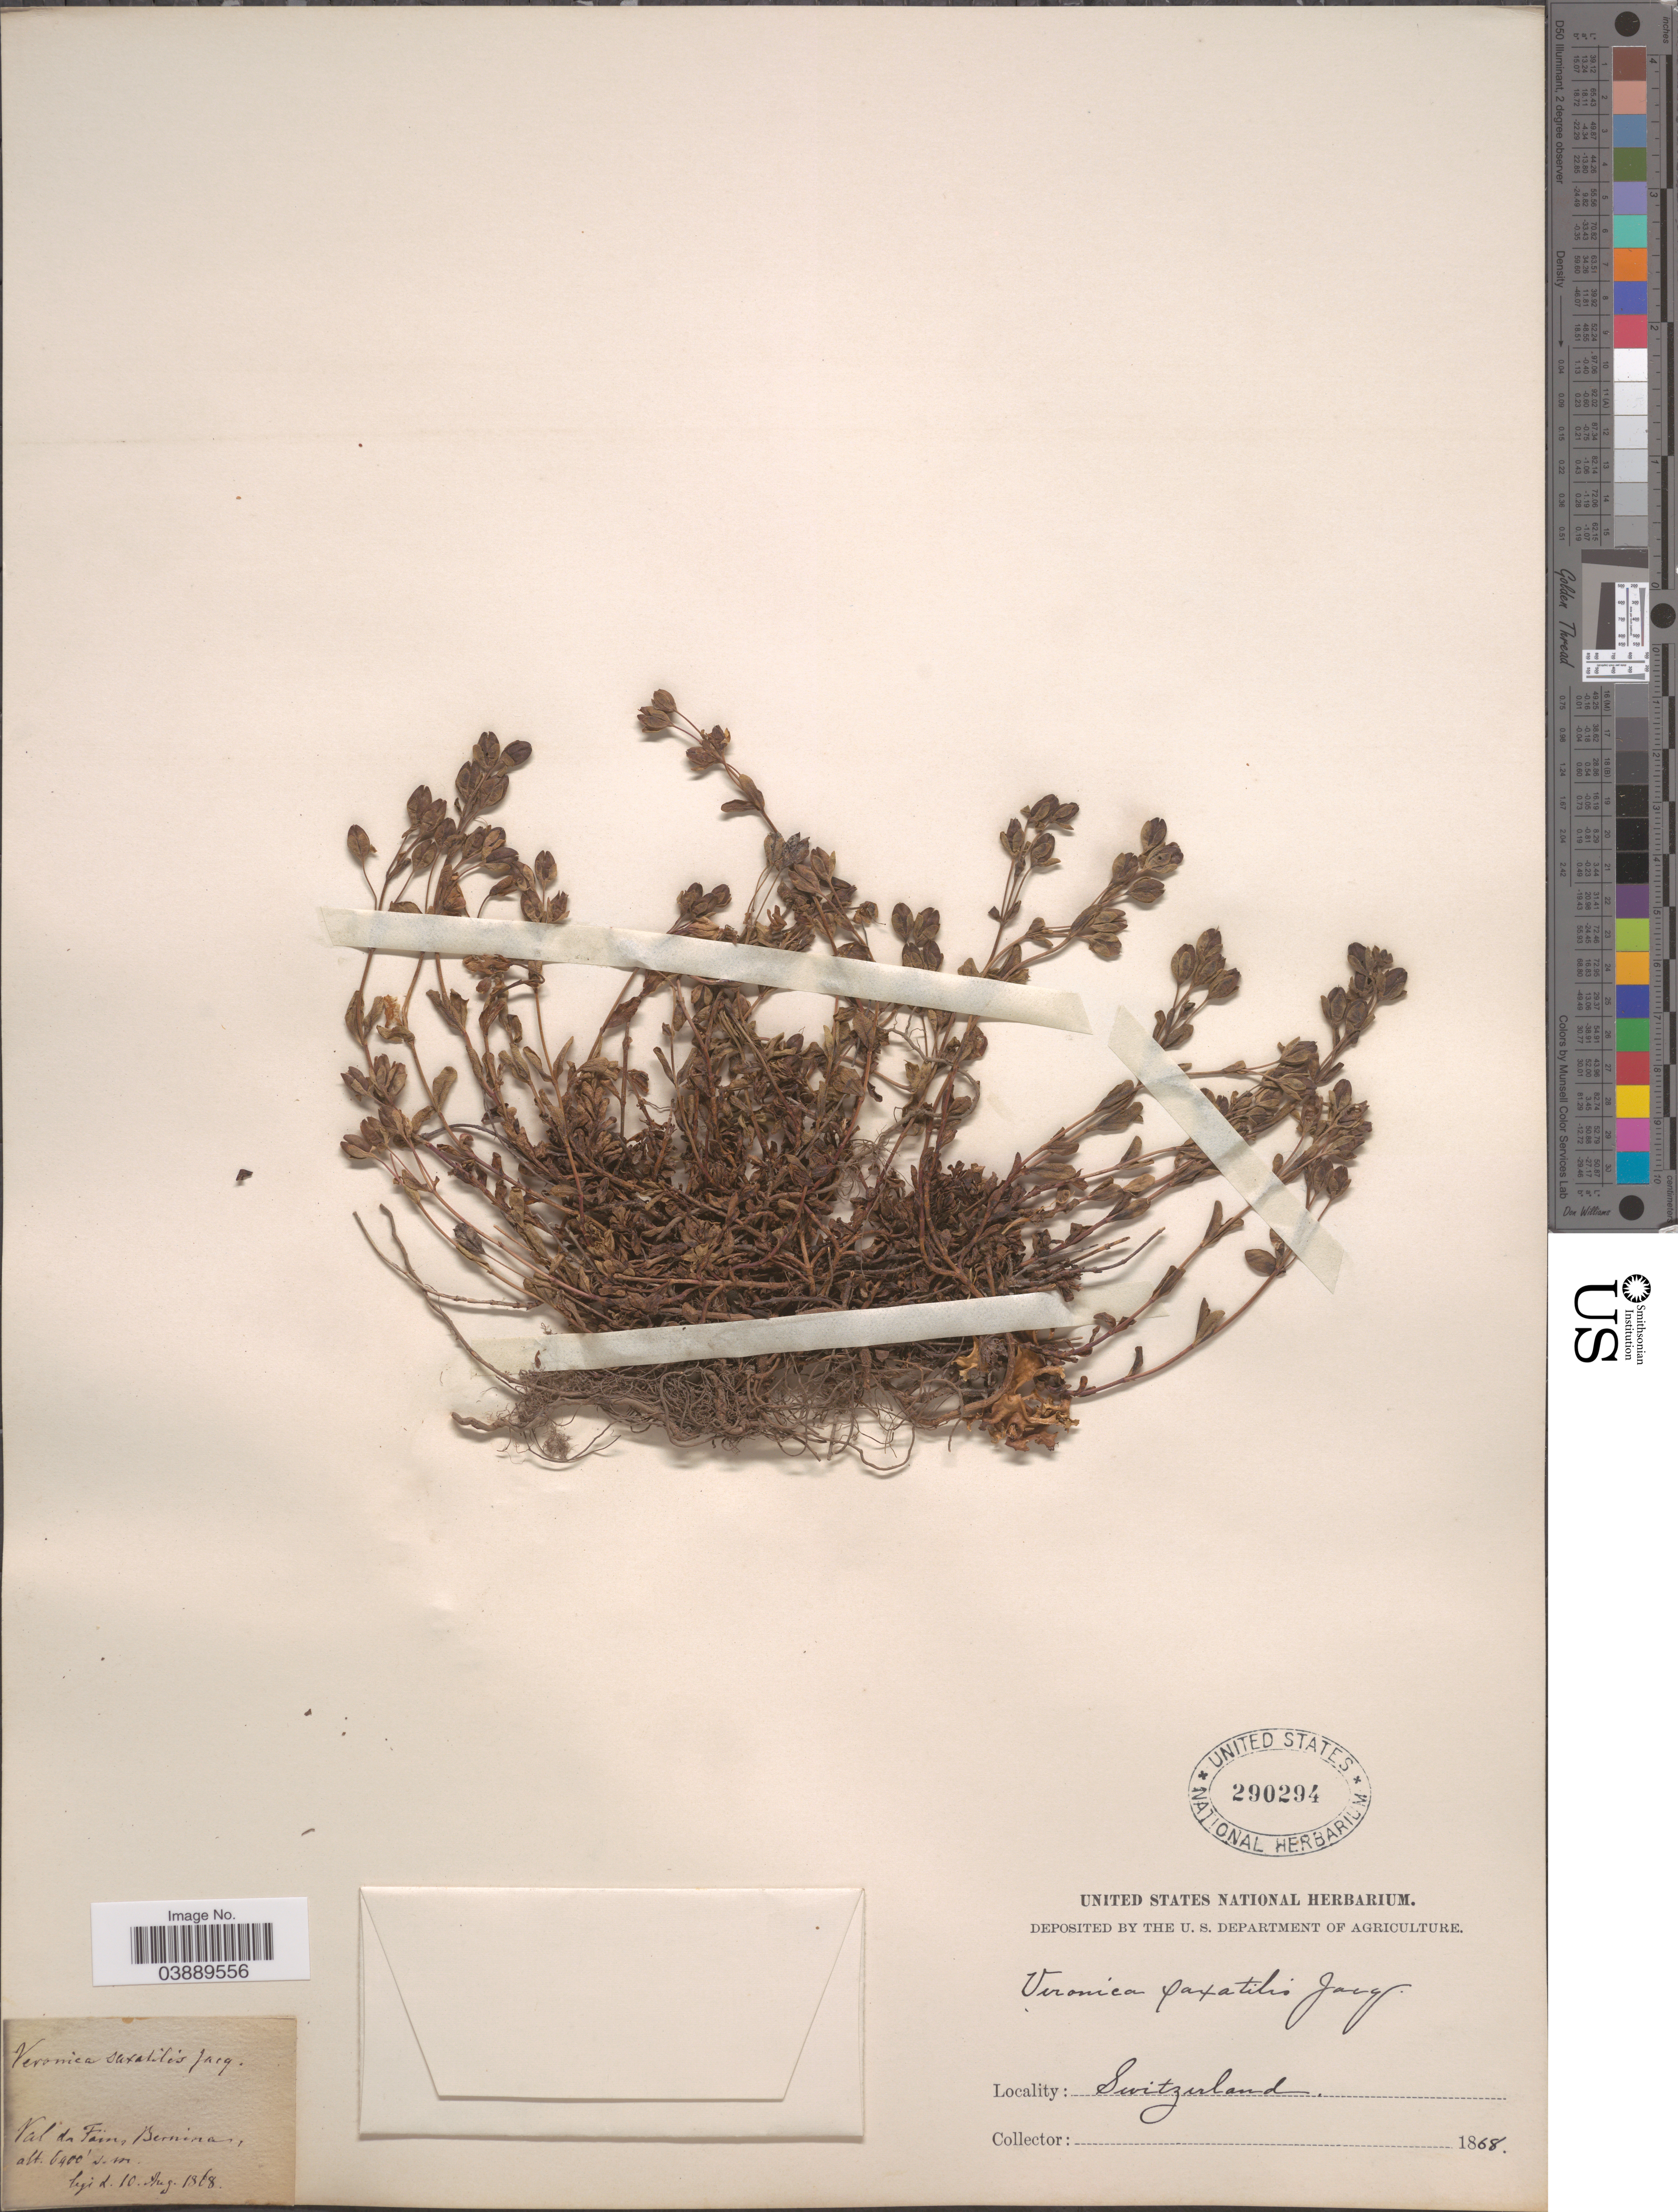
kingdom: Plantae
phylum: Tracheophyta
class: Magnoliopsida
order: Lamiales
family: Plantaginaceae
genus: Veronica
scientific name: Veronica saxatilis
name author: Scop.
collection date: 1868-08-10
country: Switzerland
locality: Val da Fain, Bernina.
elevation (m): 1951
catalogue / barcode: US 290294